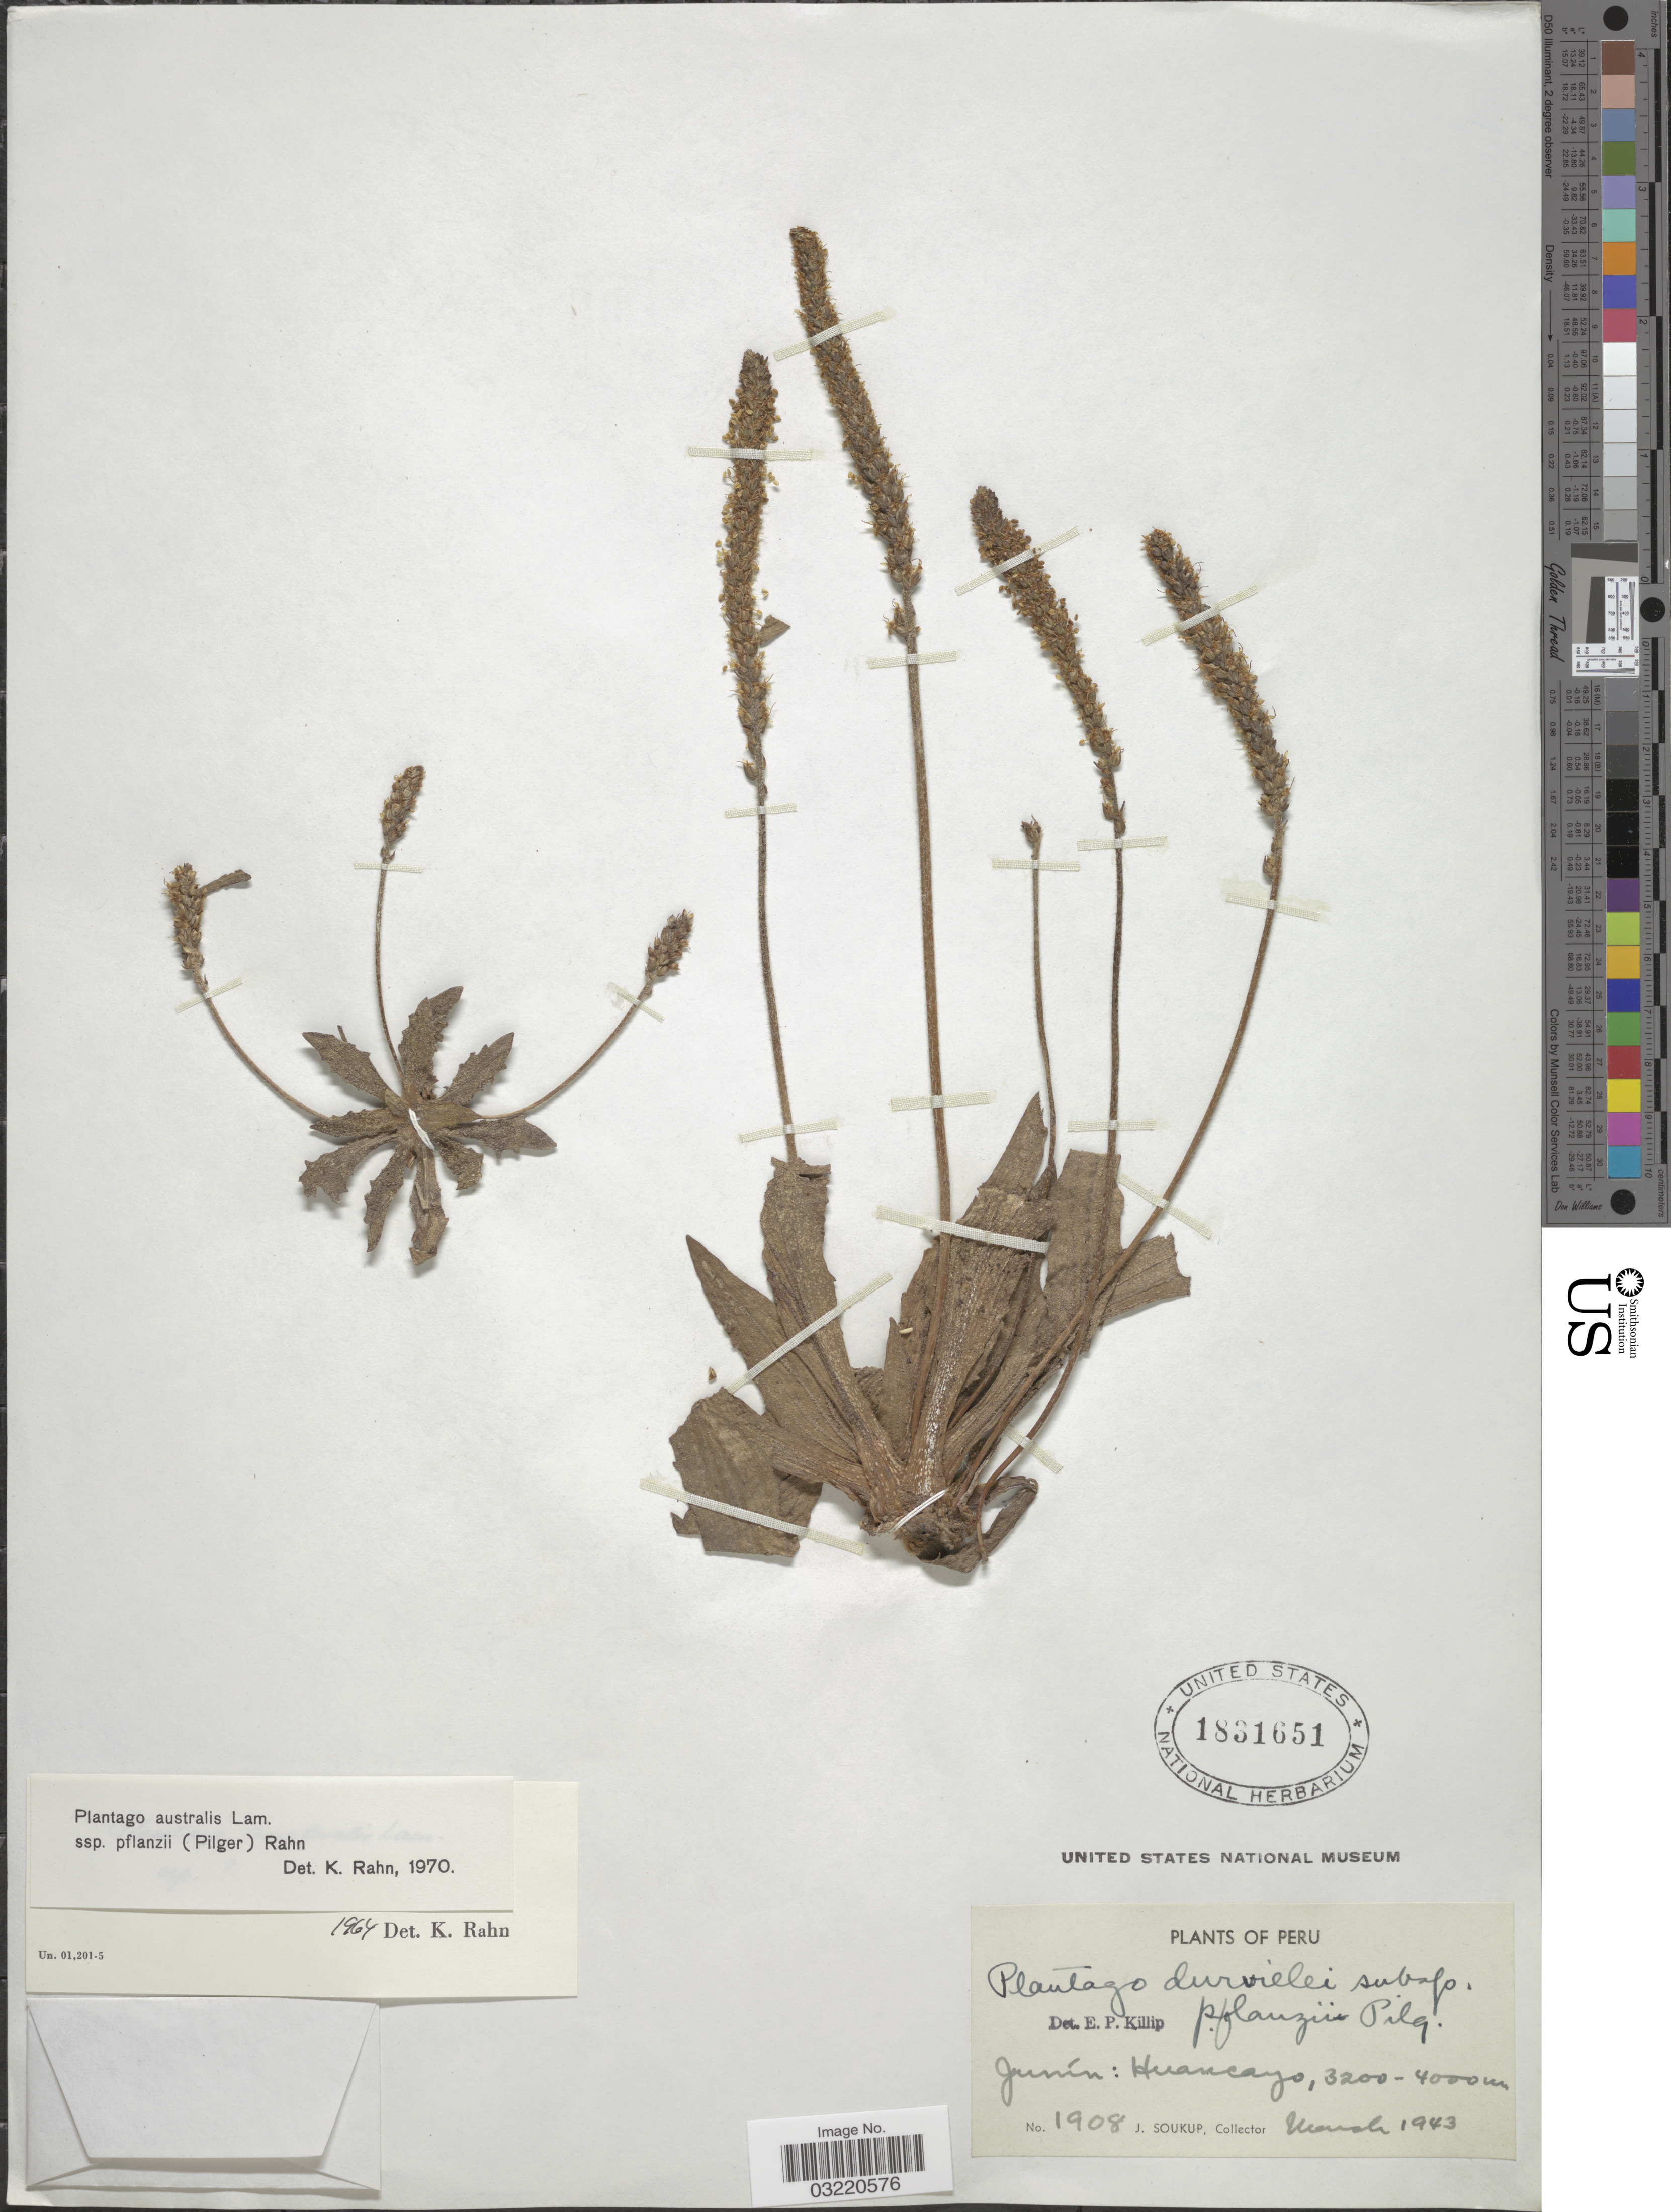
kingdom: Plantae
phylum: Tracheophyta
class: Magnoliopsida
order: Lamiales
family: Plantaginaceae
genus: Plantago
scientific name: Plantago pflanzii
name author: (Pilg.) Rahn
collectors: J. Soukup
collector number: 1908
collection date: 1943-03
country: Peru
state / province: Junín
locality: Huancayo.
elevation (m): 3200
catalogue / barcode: US 1831651